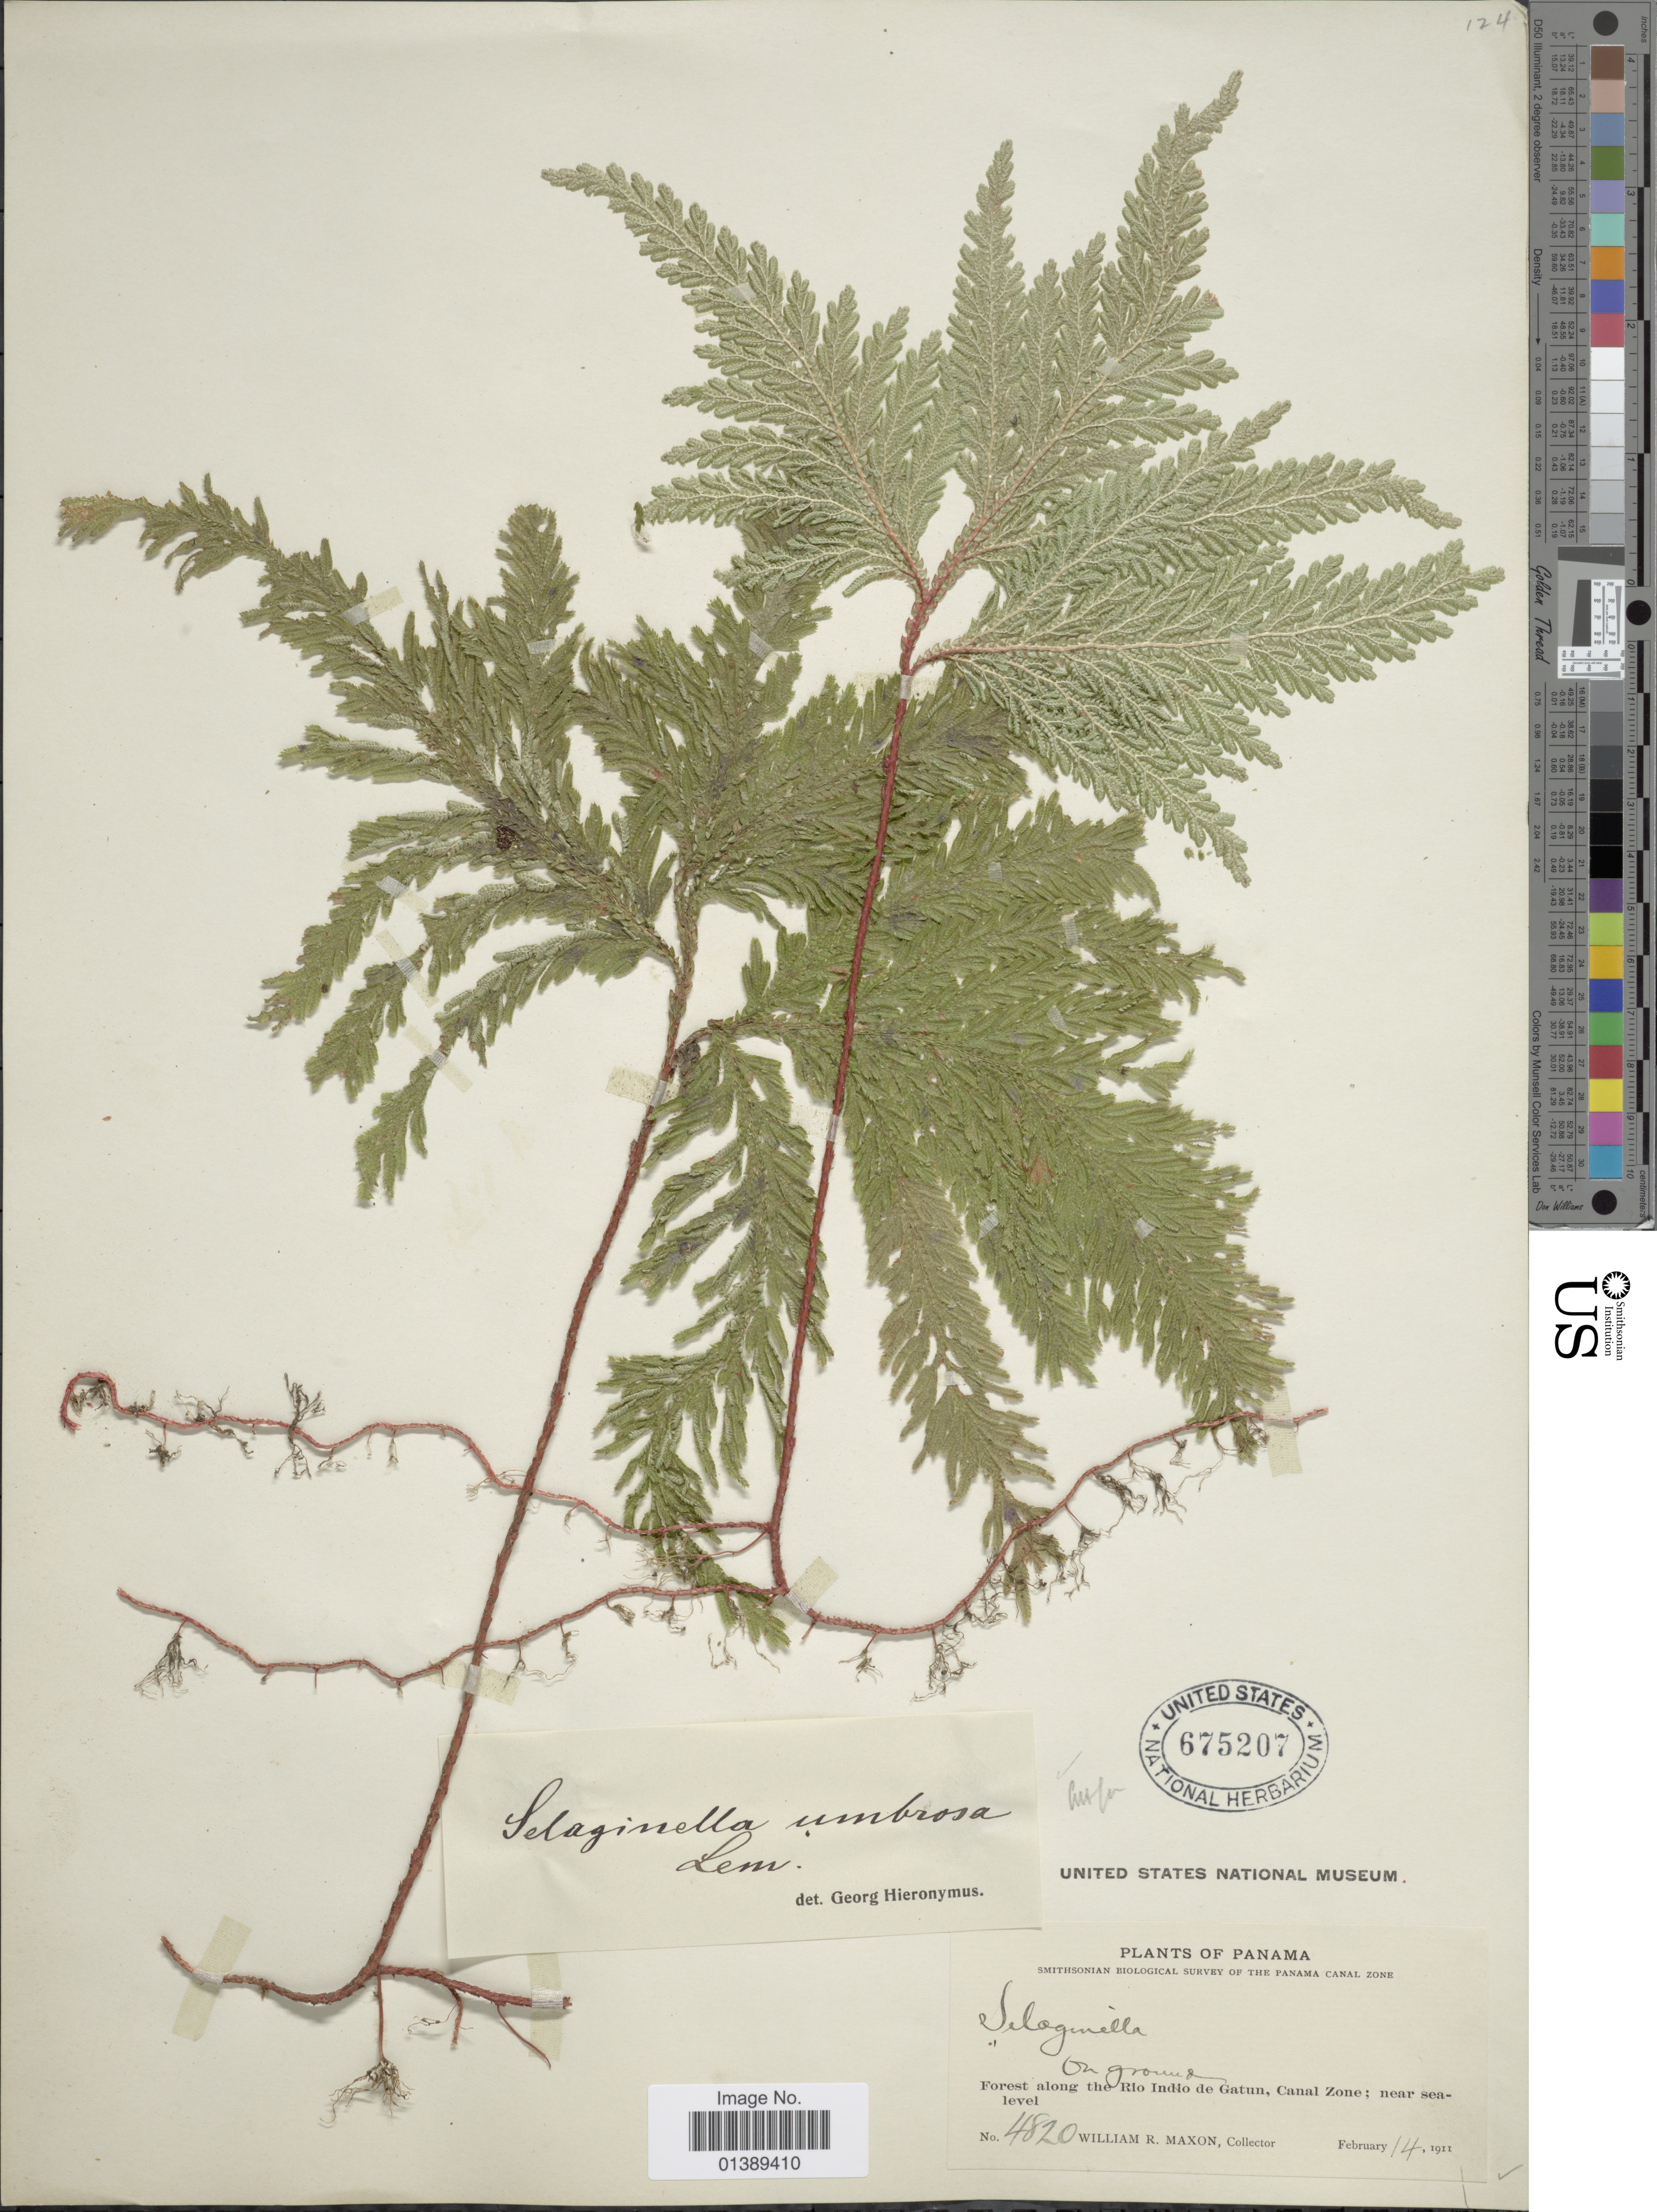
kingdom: Plantae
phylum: Tracheophyta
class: Lycopodiopsida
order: Selaginellales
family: Selaginellaceae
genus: Selaginella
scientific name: Selaginella umbrosa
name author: Lem. ex Hieron.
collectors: W. R. Maxon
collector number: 4820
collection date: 1911-02-14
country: Panama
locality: Forest along the Rio Indio de Gatun, Canal Zone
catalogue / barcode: US 675207